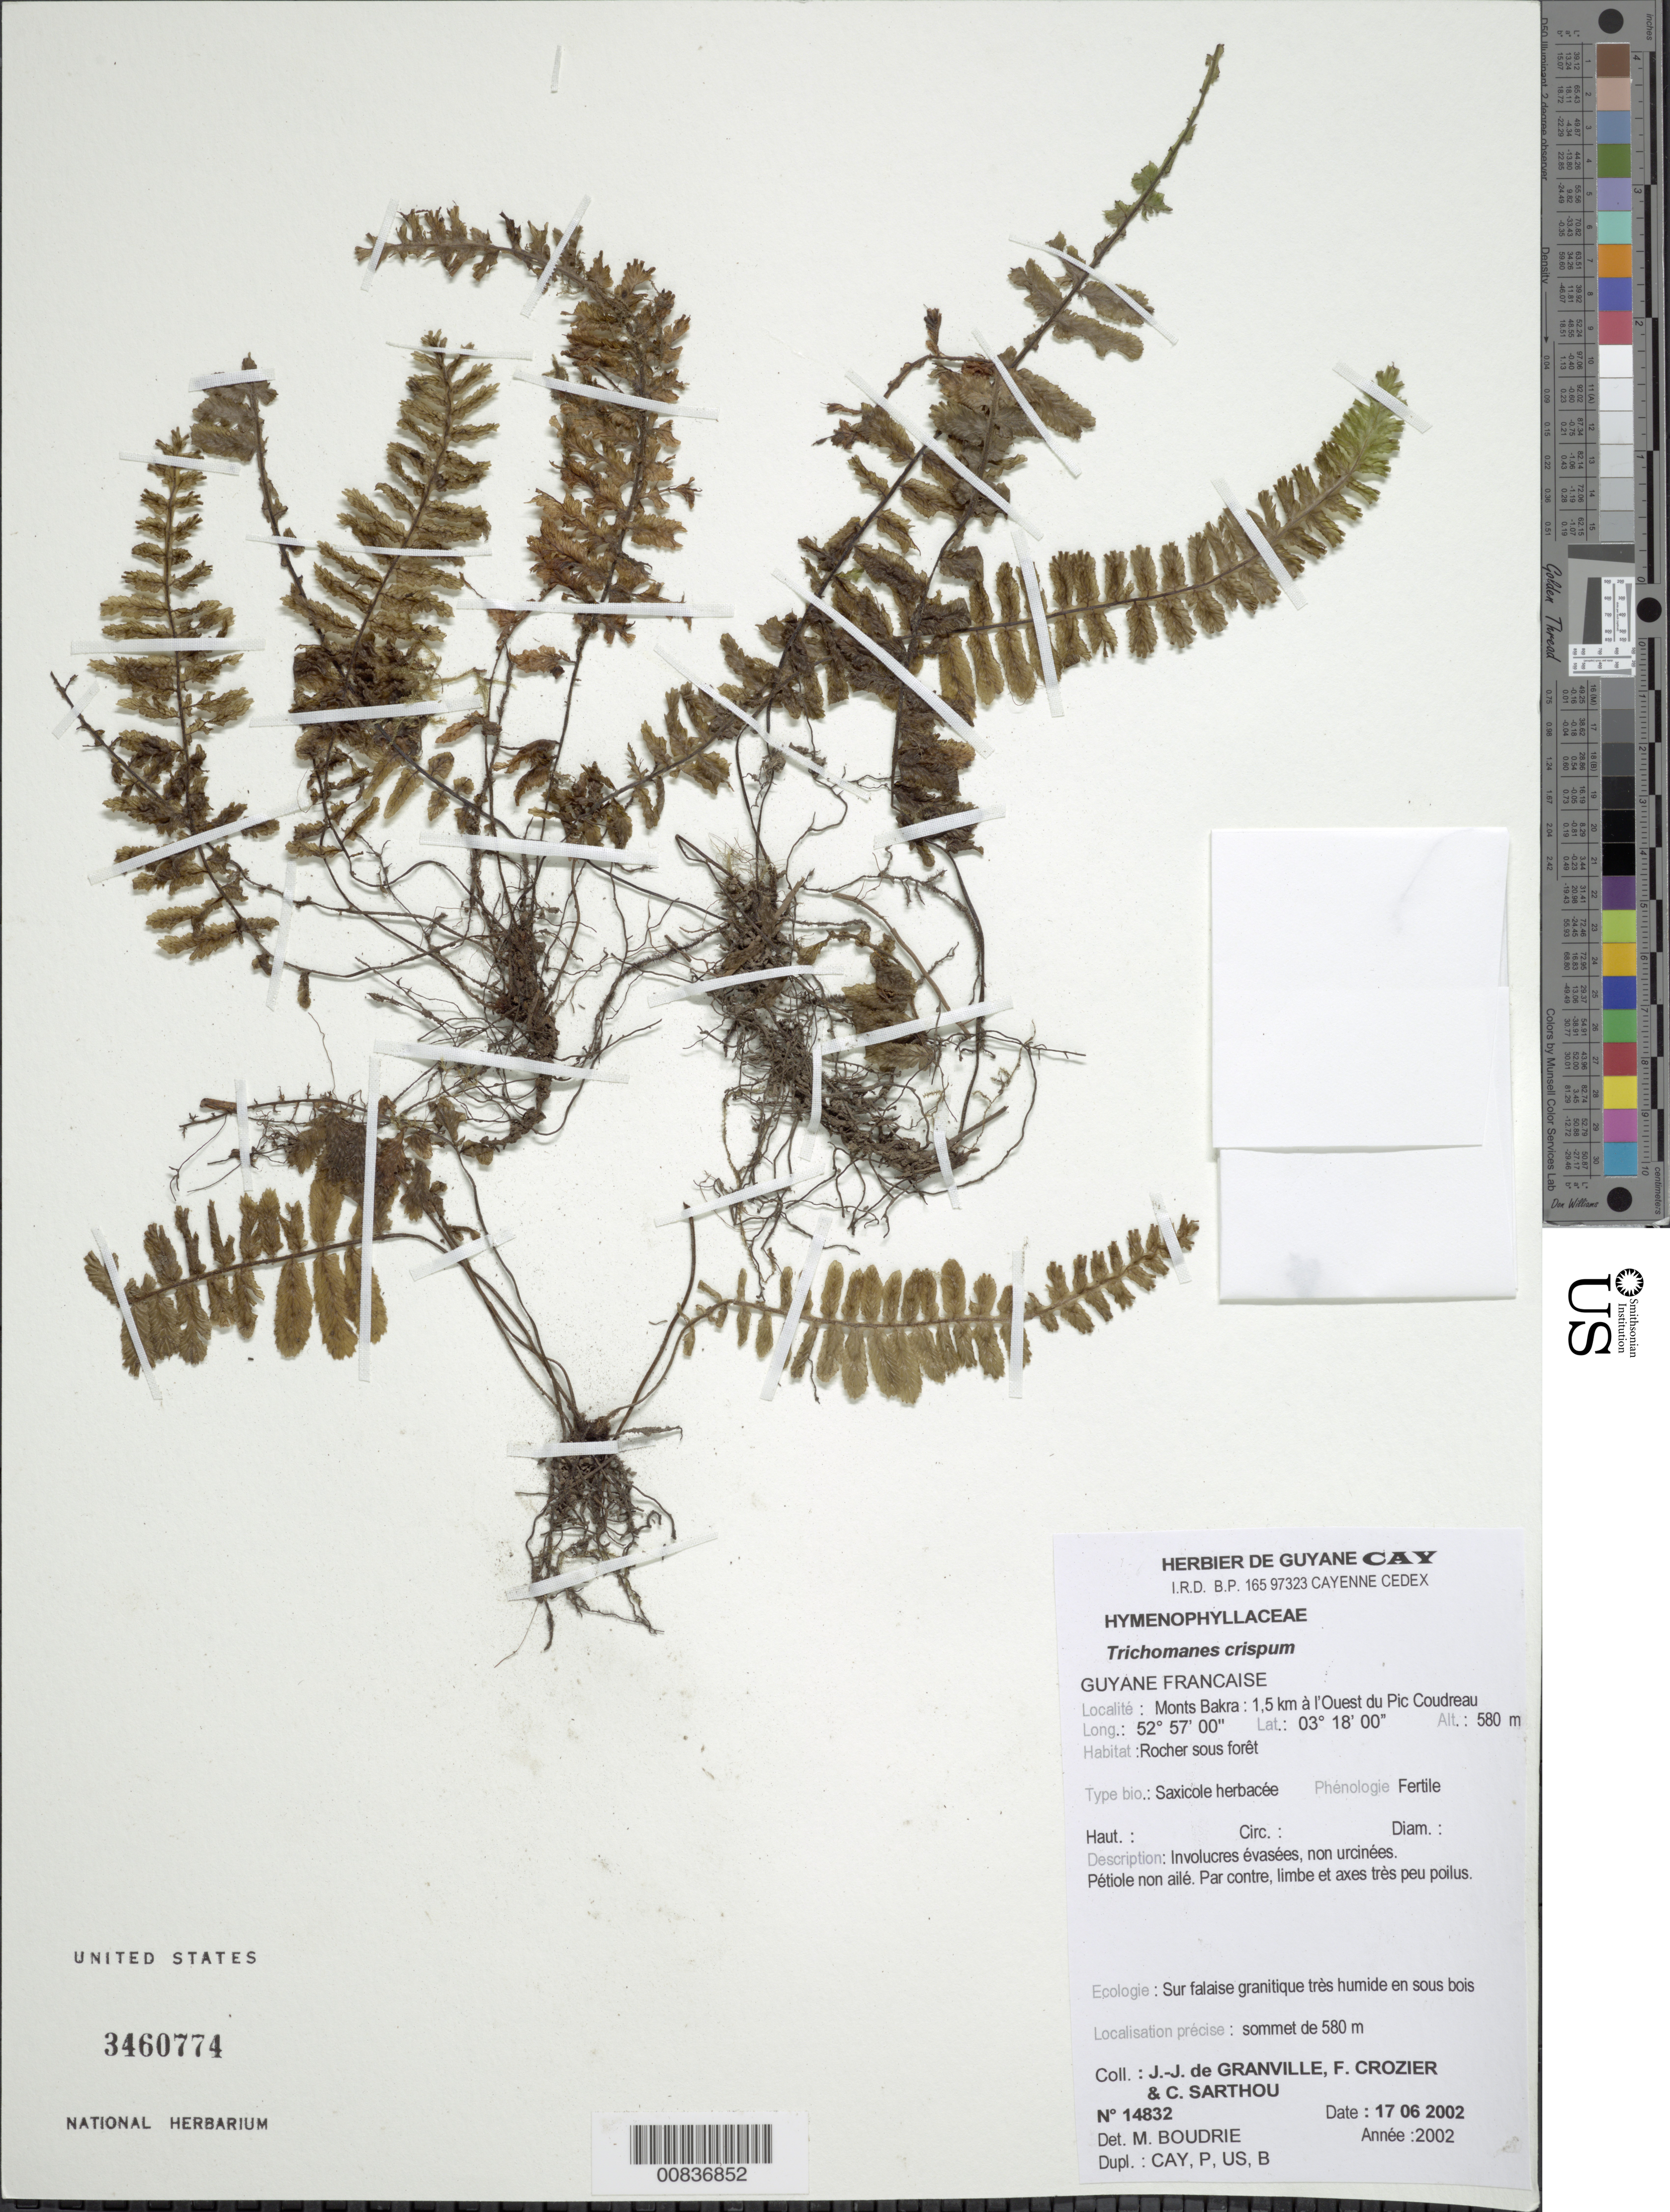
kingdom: Plantae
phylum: Tracheophyta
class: Polypodiopsida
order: Hymenophyllales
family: Hymenophyllaceae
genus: Trichomanes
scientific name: Trichomanes crispum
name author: L.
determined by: Boudrie, M.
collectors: J.-J. de Granville, F. Crozier & C. Sarthou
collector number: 14832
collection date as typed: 17-Jun-02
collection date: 2002-06-17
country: French Guiana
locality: Monts Bakra, 1.5 km a l'Ouest du Pic Coudreau, sommet de 580 m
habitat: Rocher sous forêt. Sur falaise granitique très humide en sous bois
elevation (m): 580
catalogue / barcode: US 3460774